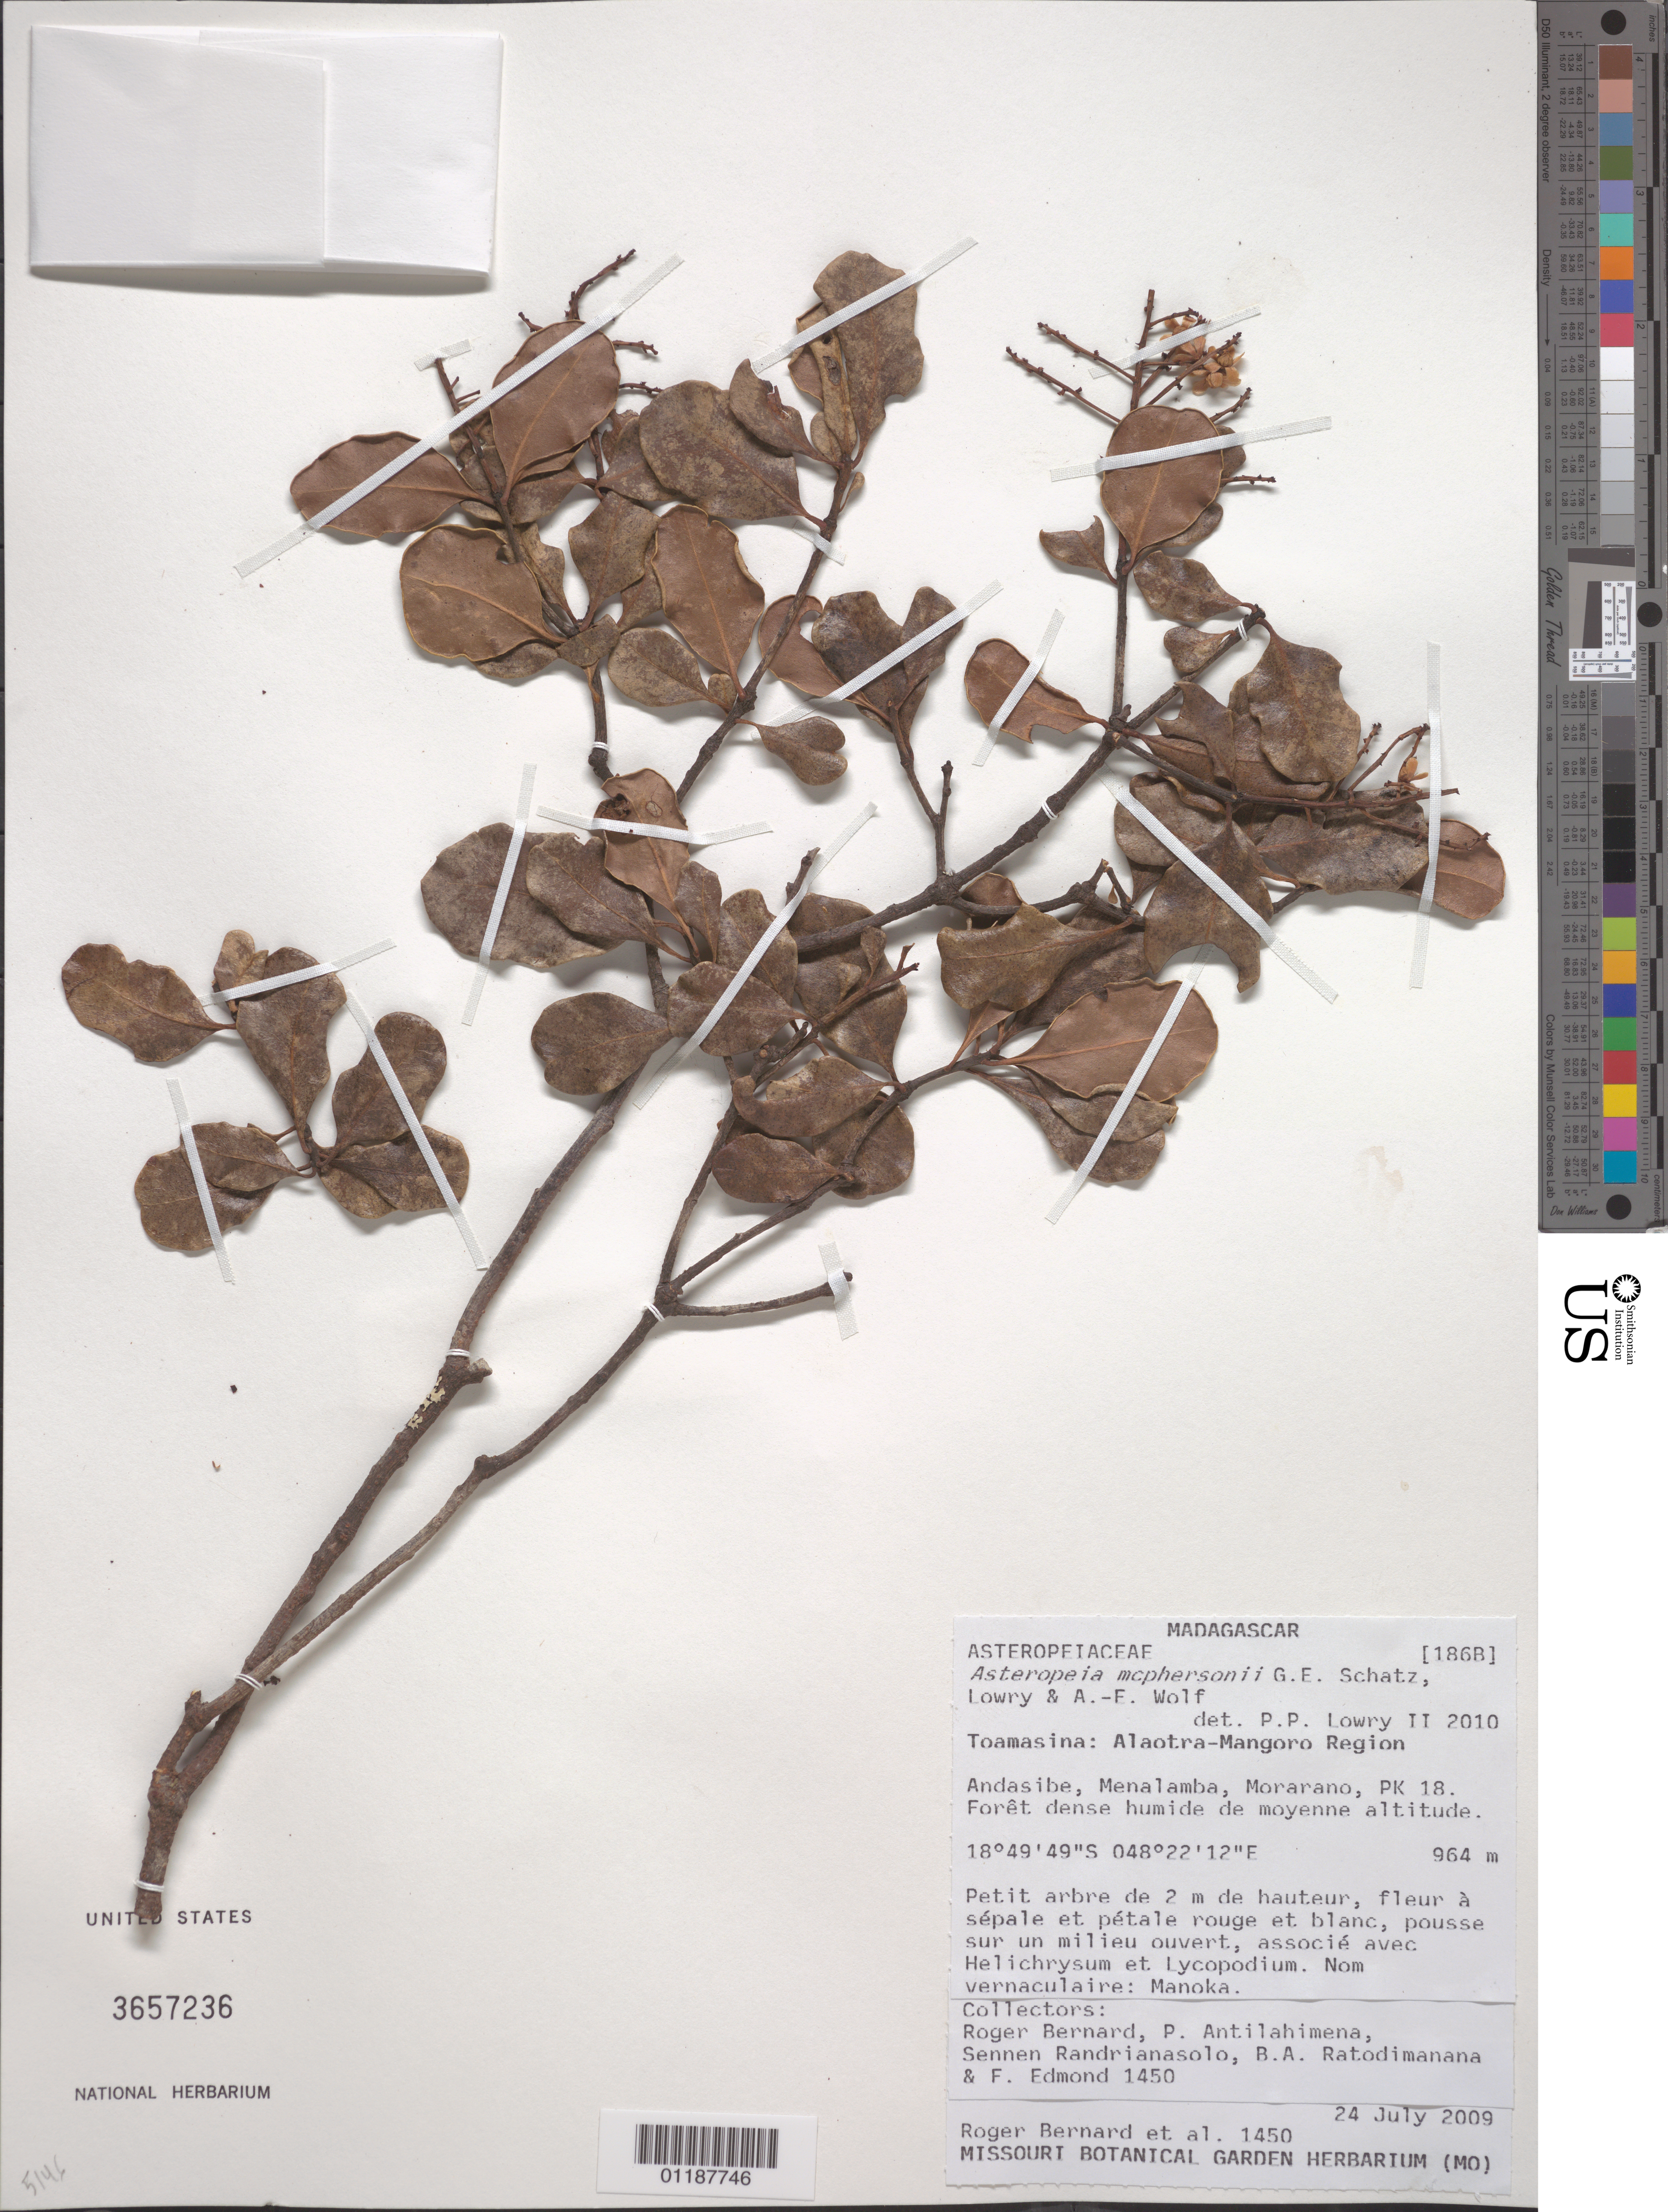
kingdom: Plantae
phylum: Tracheophyta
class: Magnoliopsida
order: Caryophyllales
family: Asteropeiaceae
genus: Asteropeia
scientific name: Asteropeia mcphersonii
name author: G.E. Schatz et al.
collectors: R. Bernard, P. Antilahimena, S. Randrianasolo, A. Ratodimanana & F. Edmond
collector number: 1450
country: Madagascar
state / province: Alaotra Mangoro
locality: Andasibe, Menalamba, Morarano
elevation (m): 964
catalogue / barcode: US 3657236